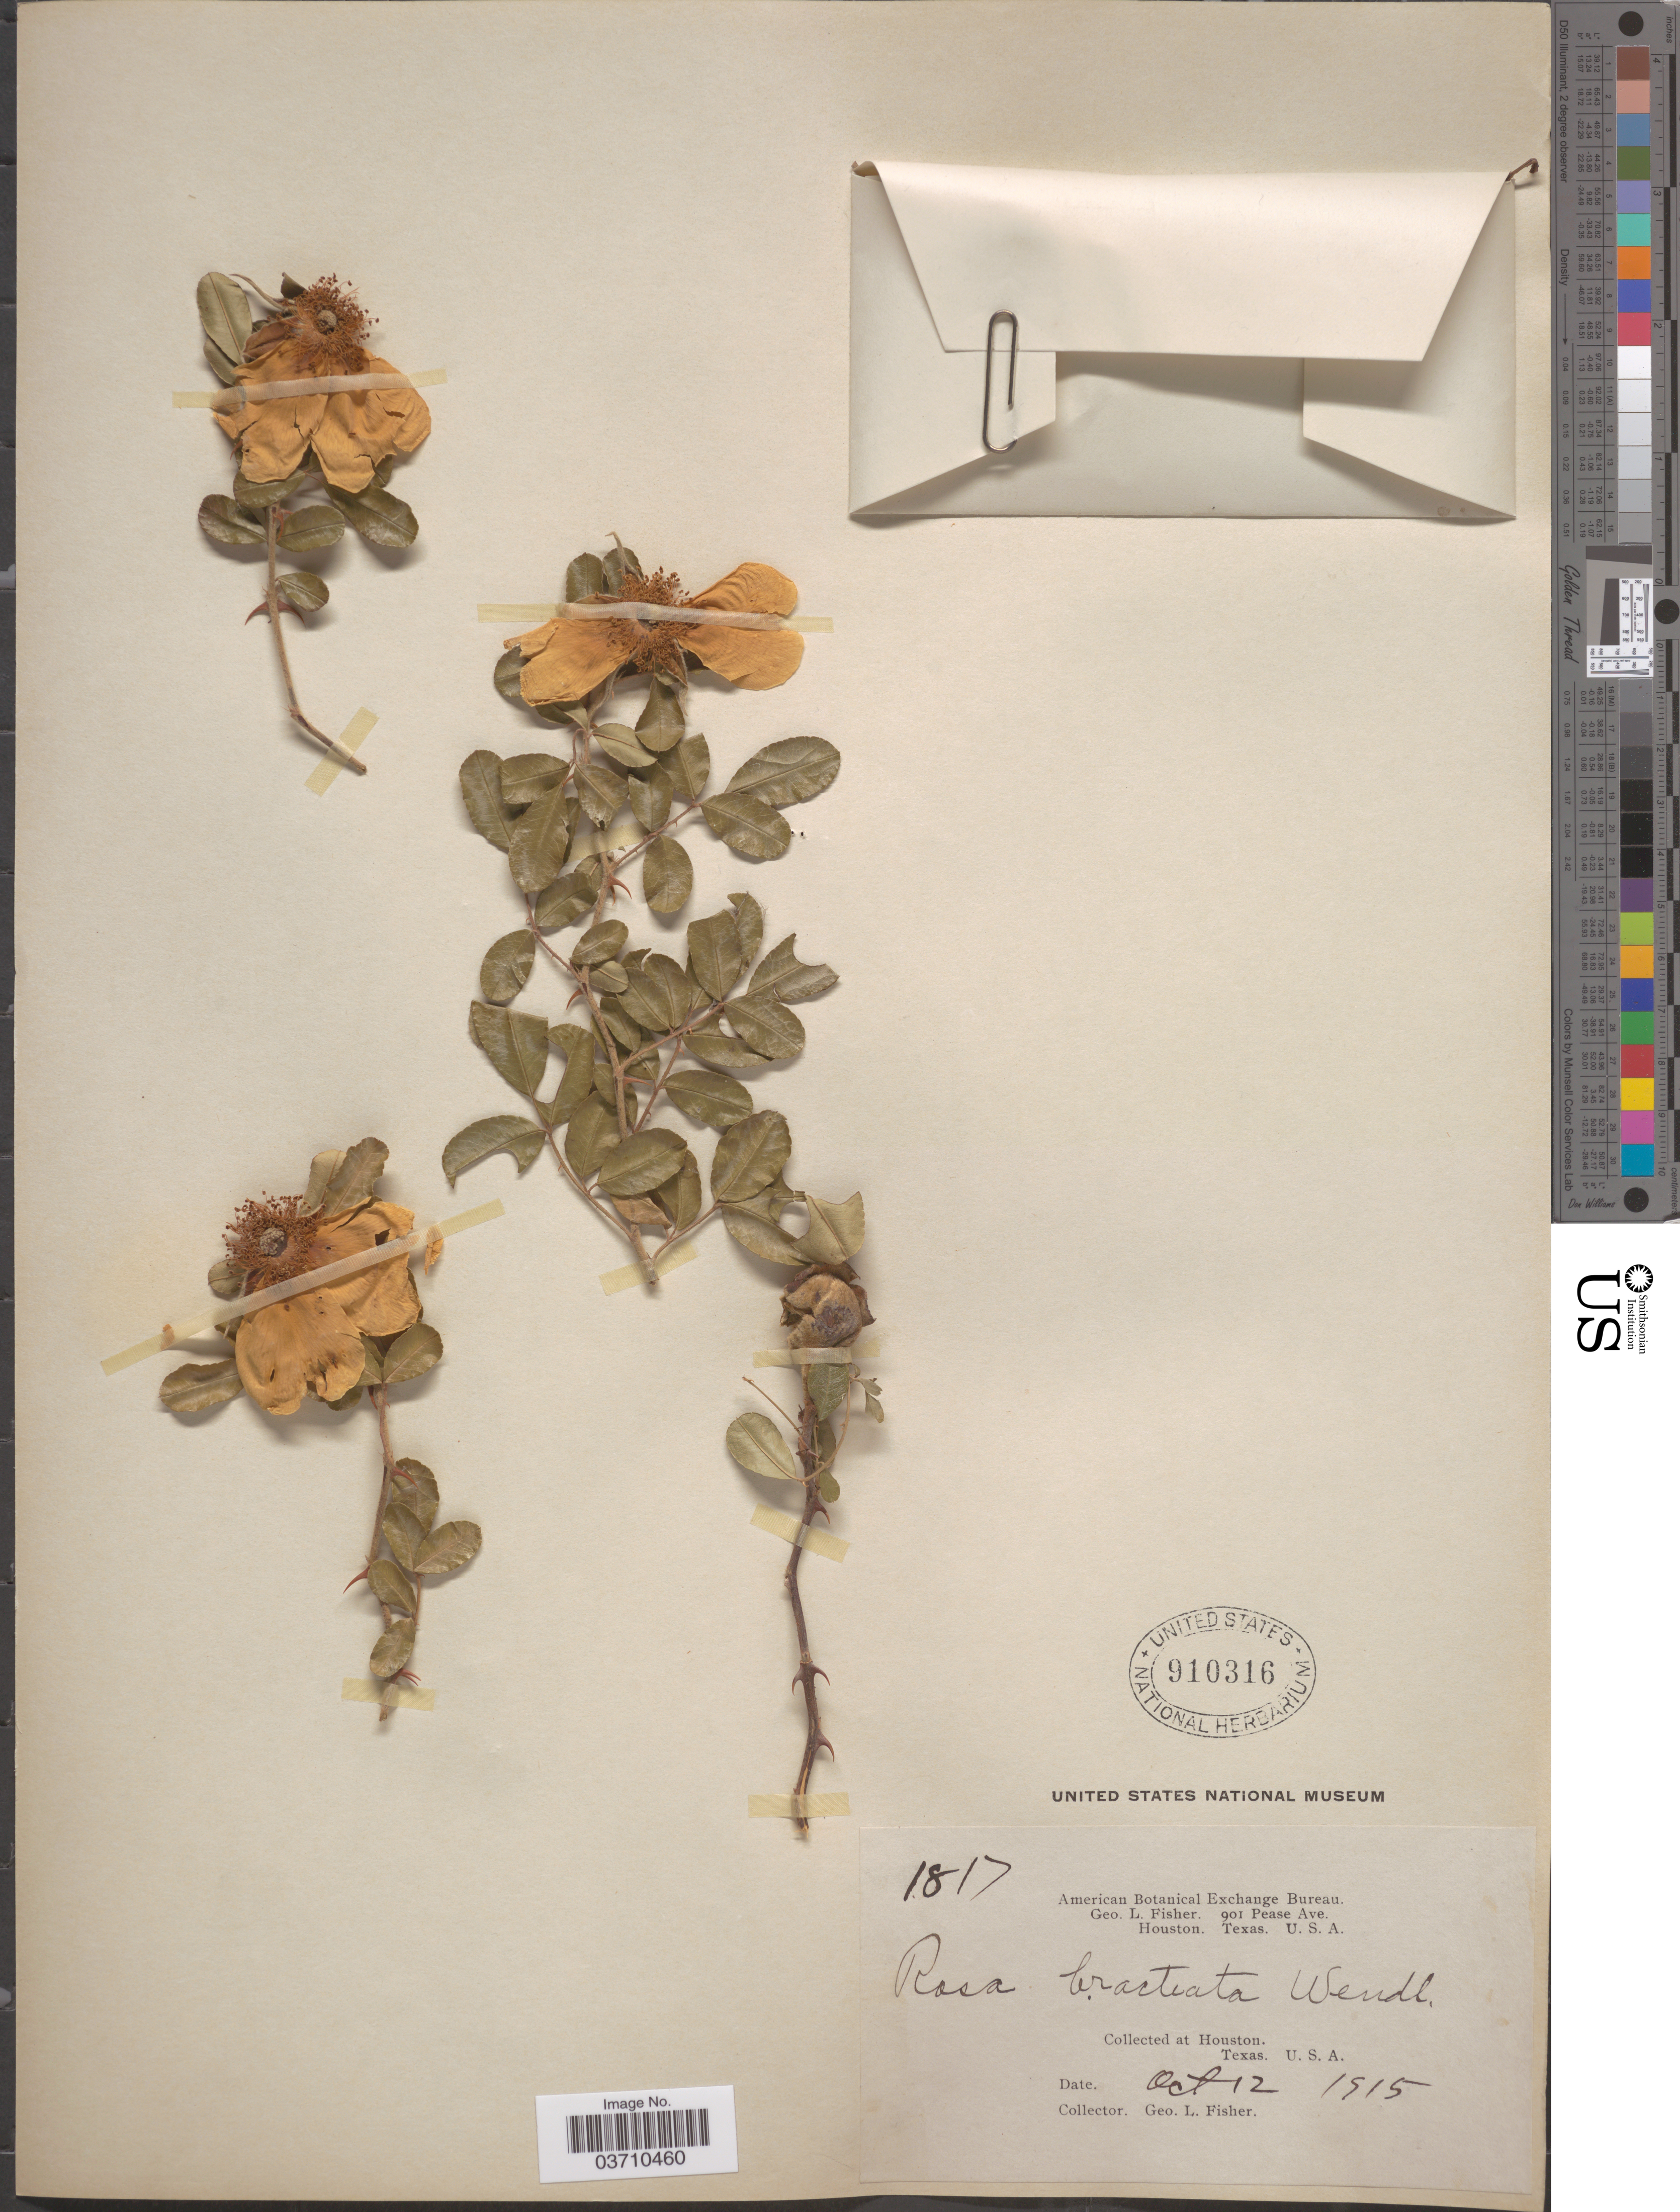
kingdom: Plantae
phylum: Tracheophyta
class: Magnoliopsida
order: Rosales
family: Rosaceae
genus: Rosa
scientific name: Rosa bracteata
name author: J.C. Wendl.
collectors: G. L. Fisher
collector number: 1817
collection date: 1915-10-12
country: United States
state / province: Texas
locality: Houston.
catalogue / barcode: US 910316